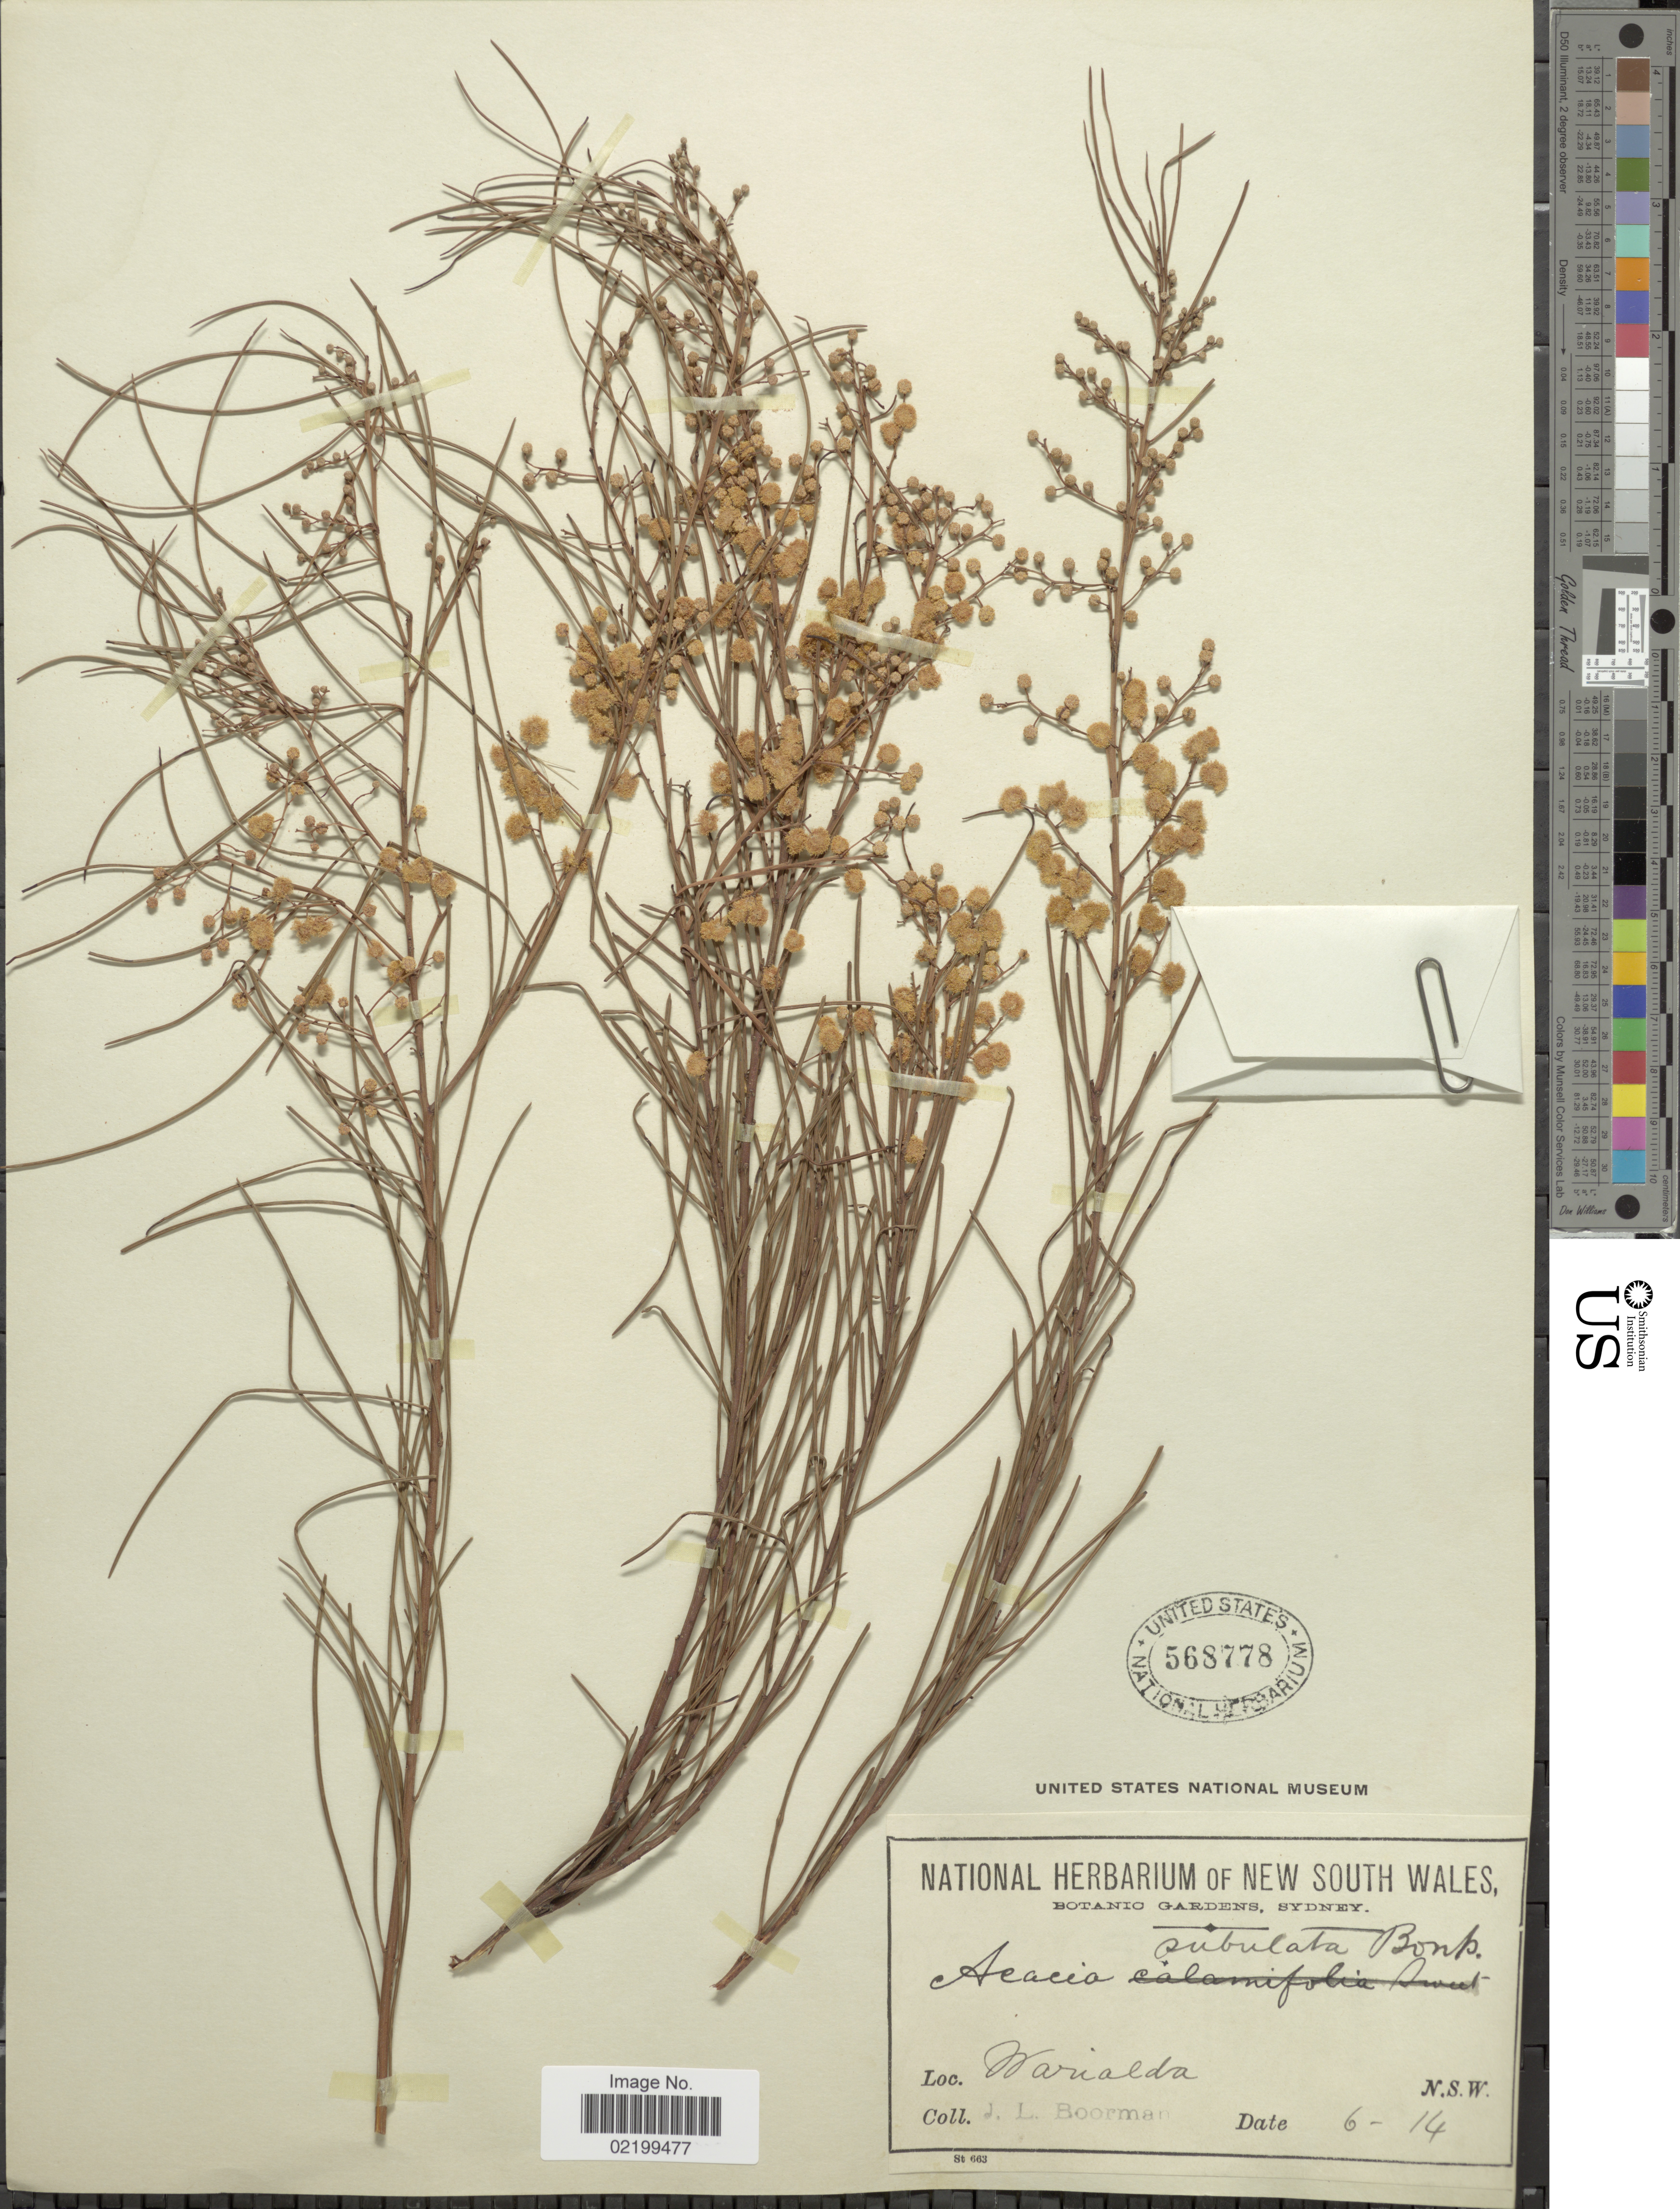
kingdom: Plantae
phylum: Tracheophyta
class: Magnoliopsida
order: Fabales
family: Fabaceae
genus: Acacia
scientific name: Acacia subulata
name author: Bonpl.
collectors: J. Boorman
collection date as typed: Transcribed d/m/y: /6/14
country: Australia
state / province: New South Wales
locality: Warialda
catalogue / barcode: US 568778